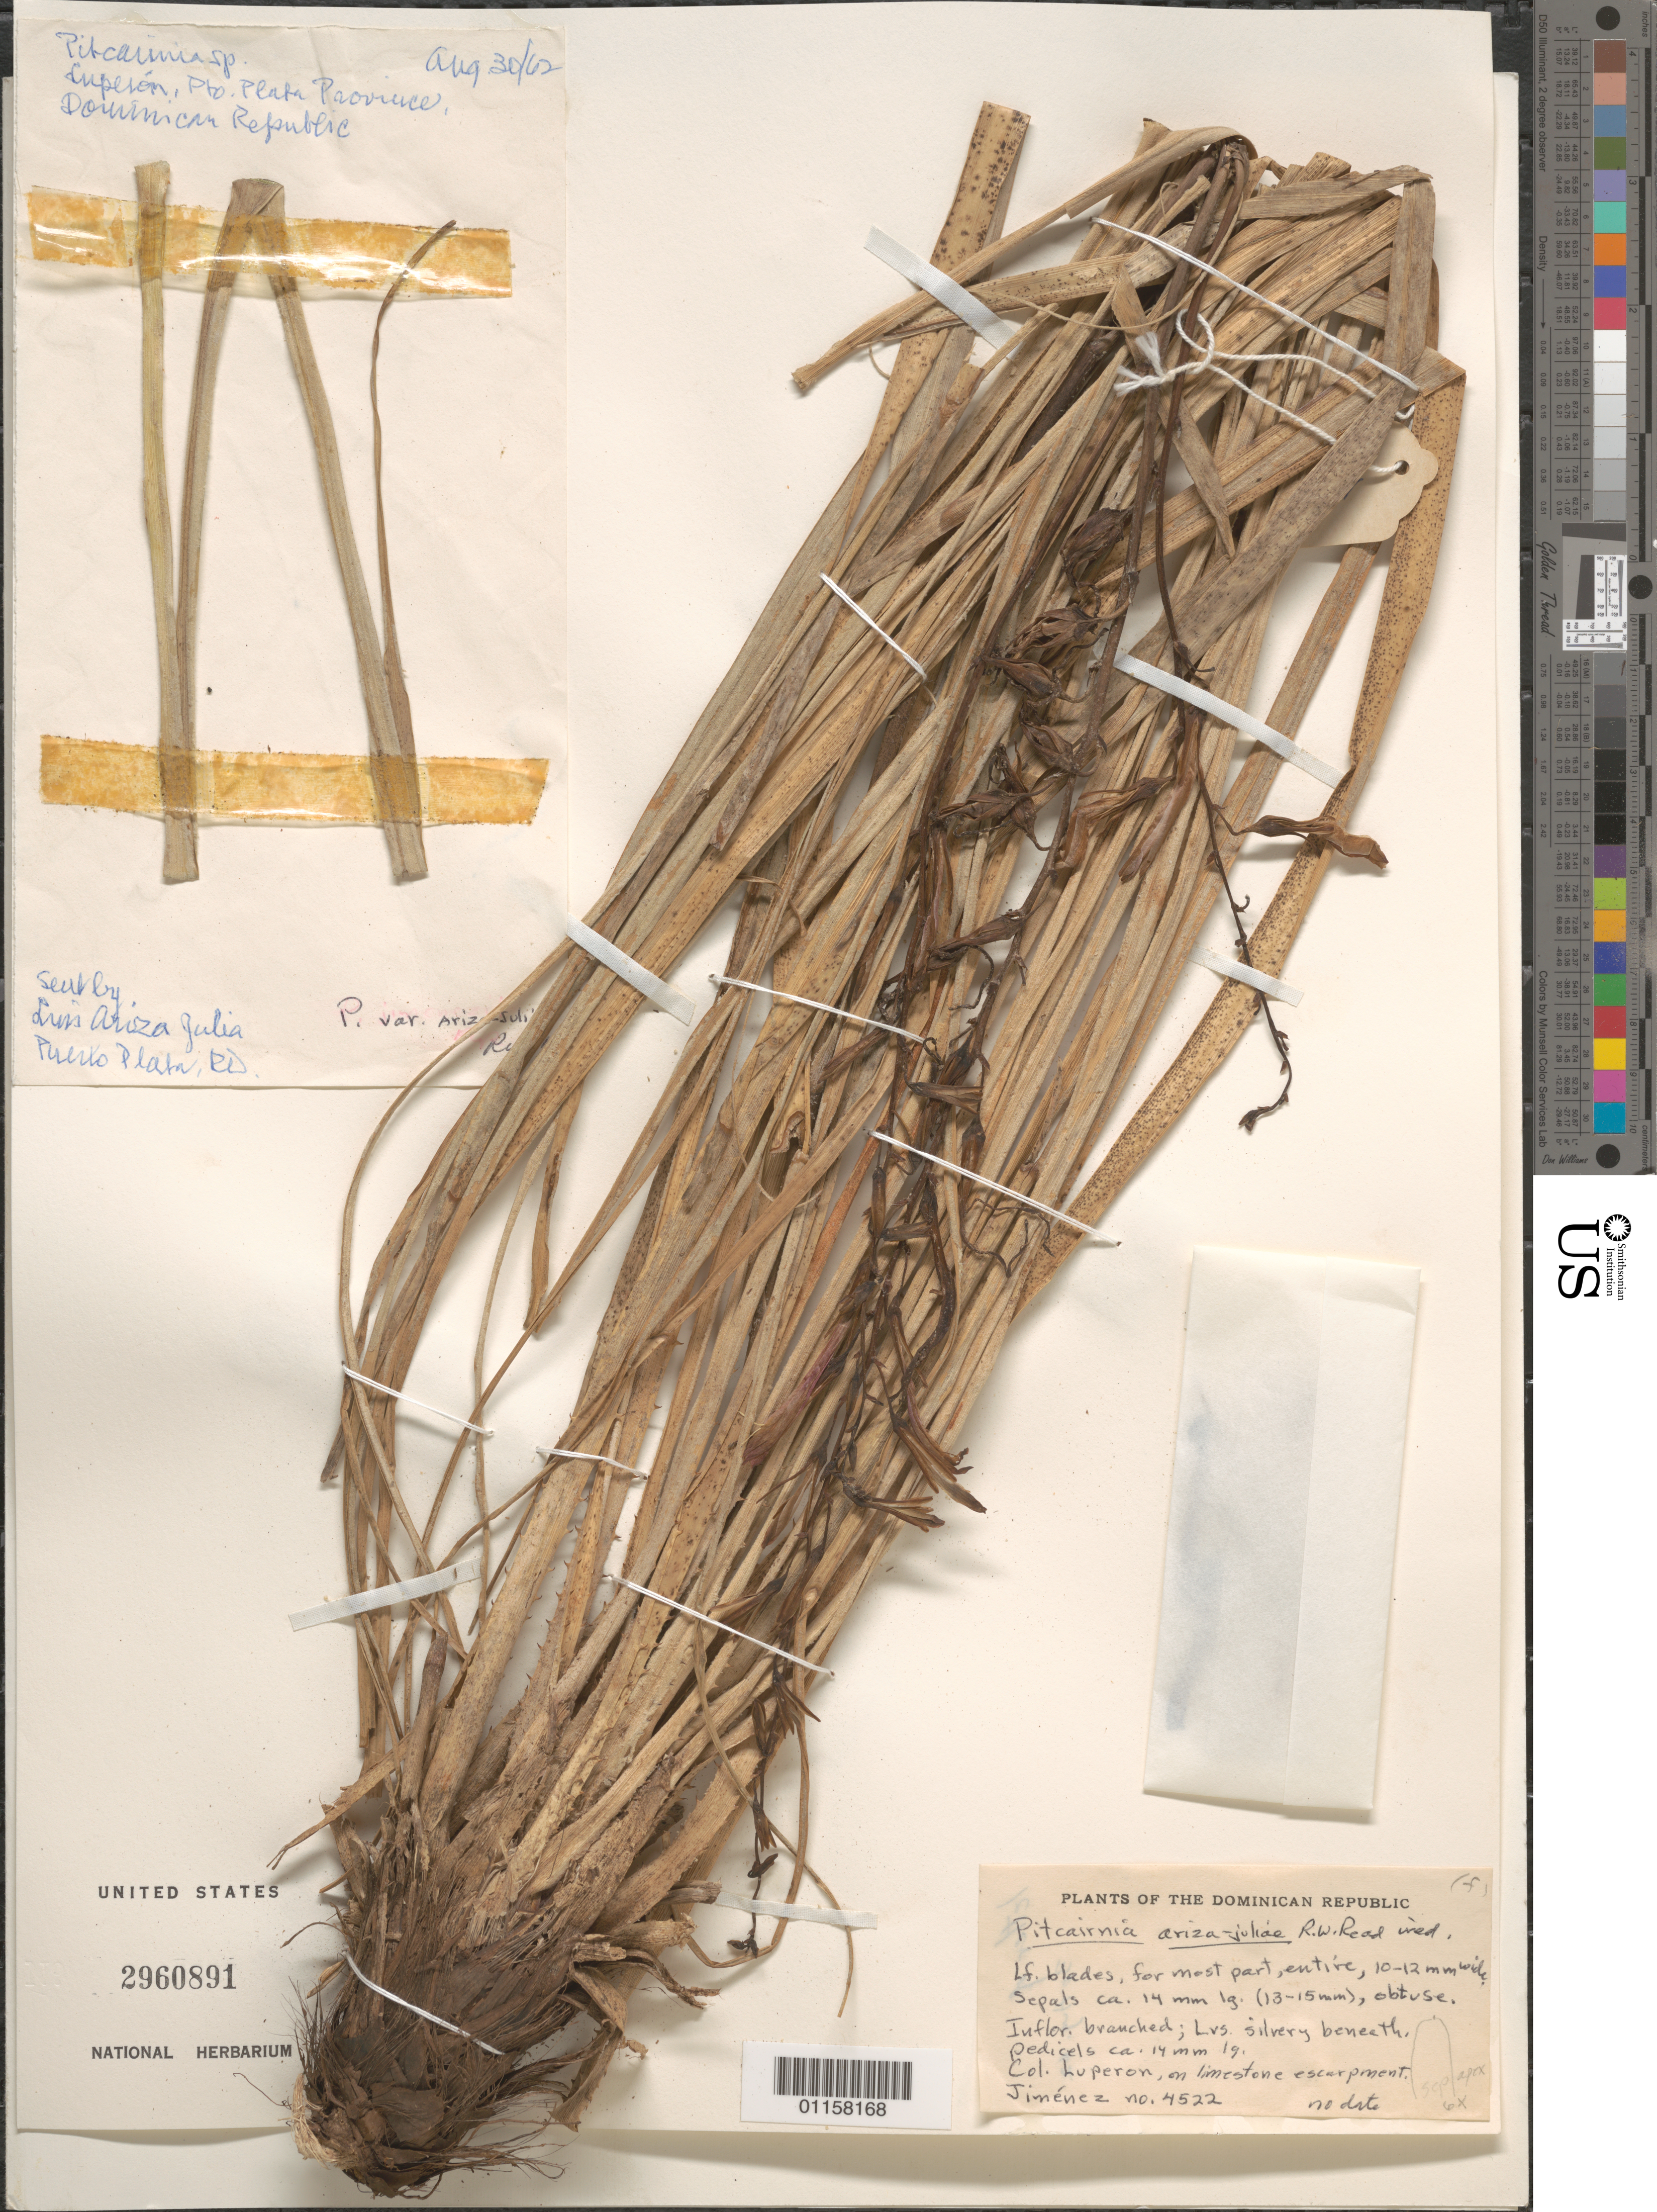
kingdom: Plantae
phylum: Tracheophyta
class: Liliopsida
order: Poales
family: Bromeliaceae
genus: Pitcairnia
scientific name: Pitcairnia sp.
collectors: J. J. Jiménez Almonte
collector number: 4522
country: Dominican Republic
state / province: Puerto Plata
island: Hispaniola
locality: Luperón.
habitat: On limestone escarpment.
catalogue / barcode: US 2960891